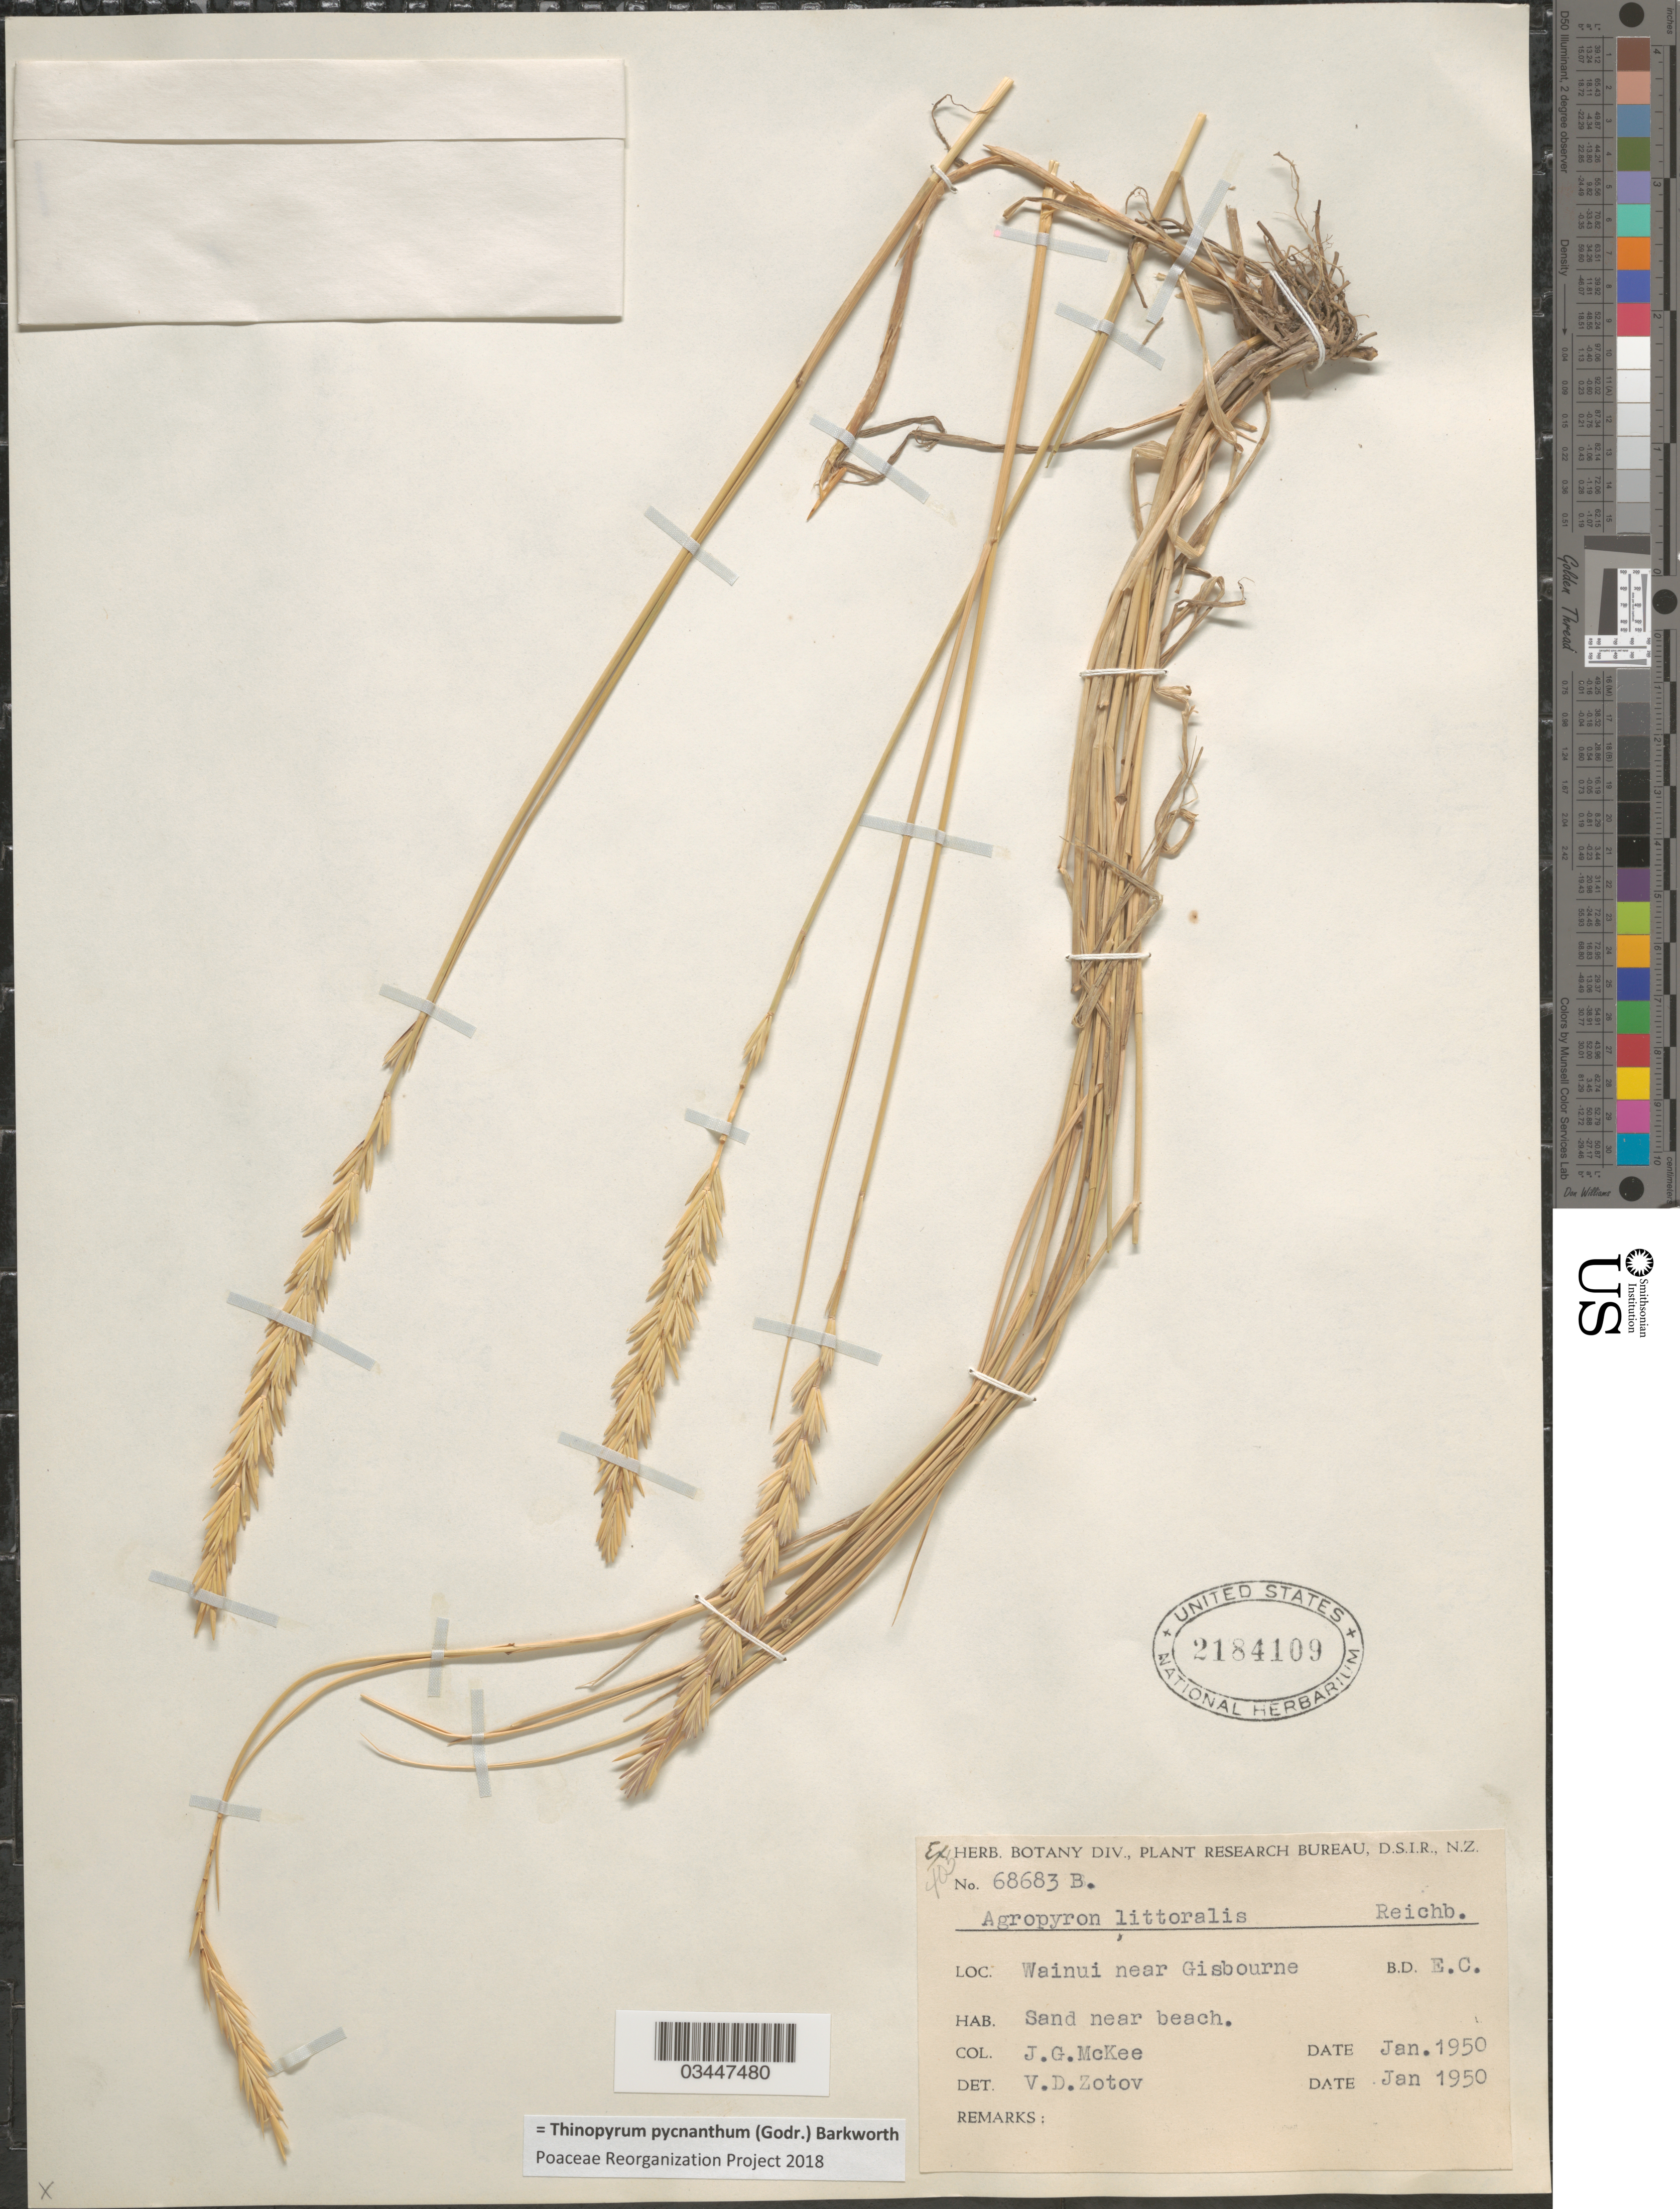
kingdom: Plantae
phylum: Tracheophyta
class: Liliopsida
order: Poales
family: Poaceae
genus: Thinopyrum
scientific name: Thinopyrum pycnanthum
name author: (Godr.) Barkworth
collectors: J. McKee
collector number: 68683B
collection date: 1950-01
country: New Zealand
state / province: Gisborne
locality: Wainui near Gisbourne. B.D. E.C. [unsure placement] Sand near beach.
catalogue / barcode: US 2184109